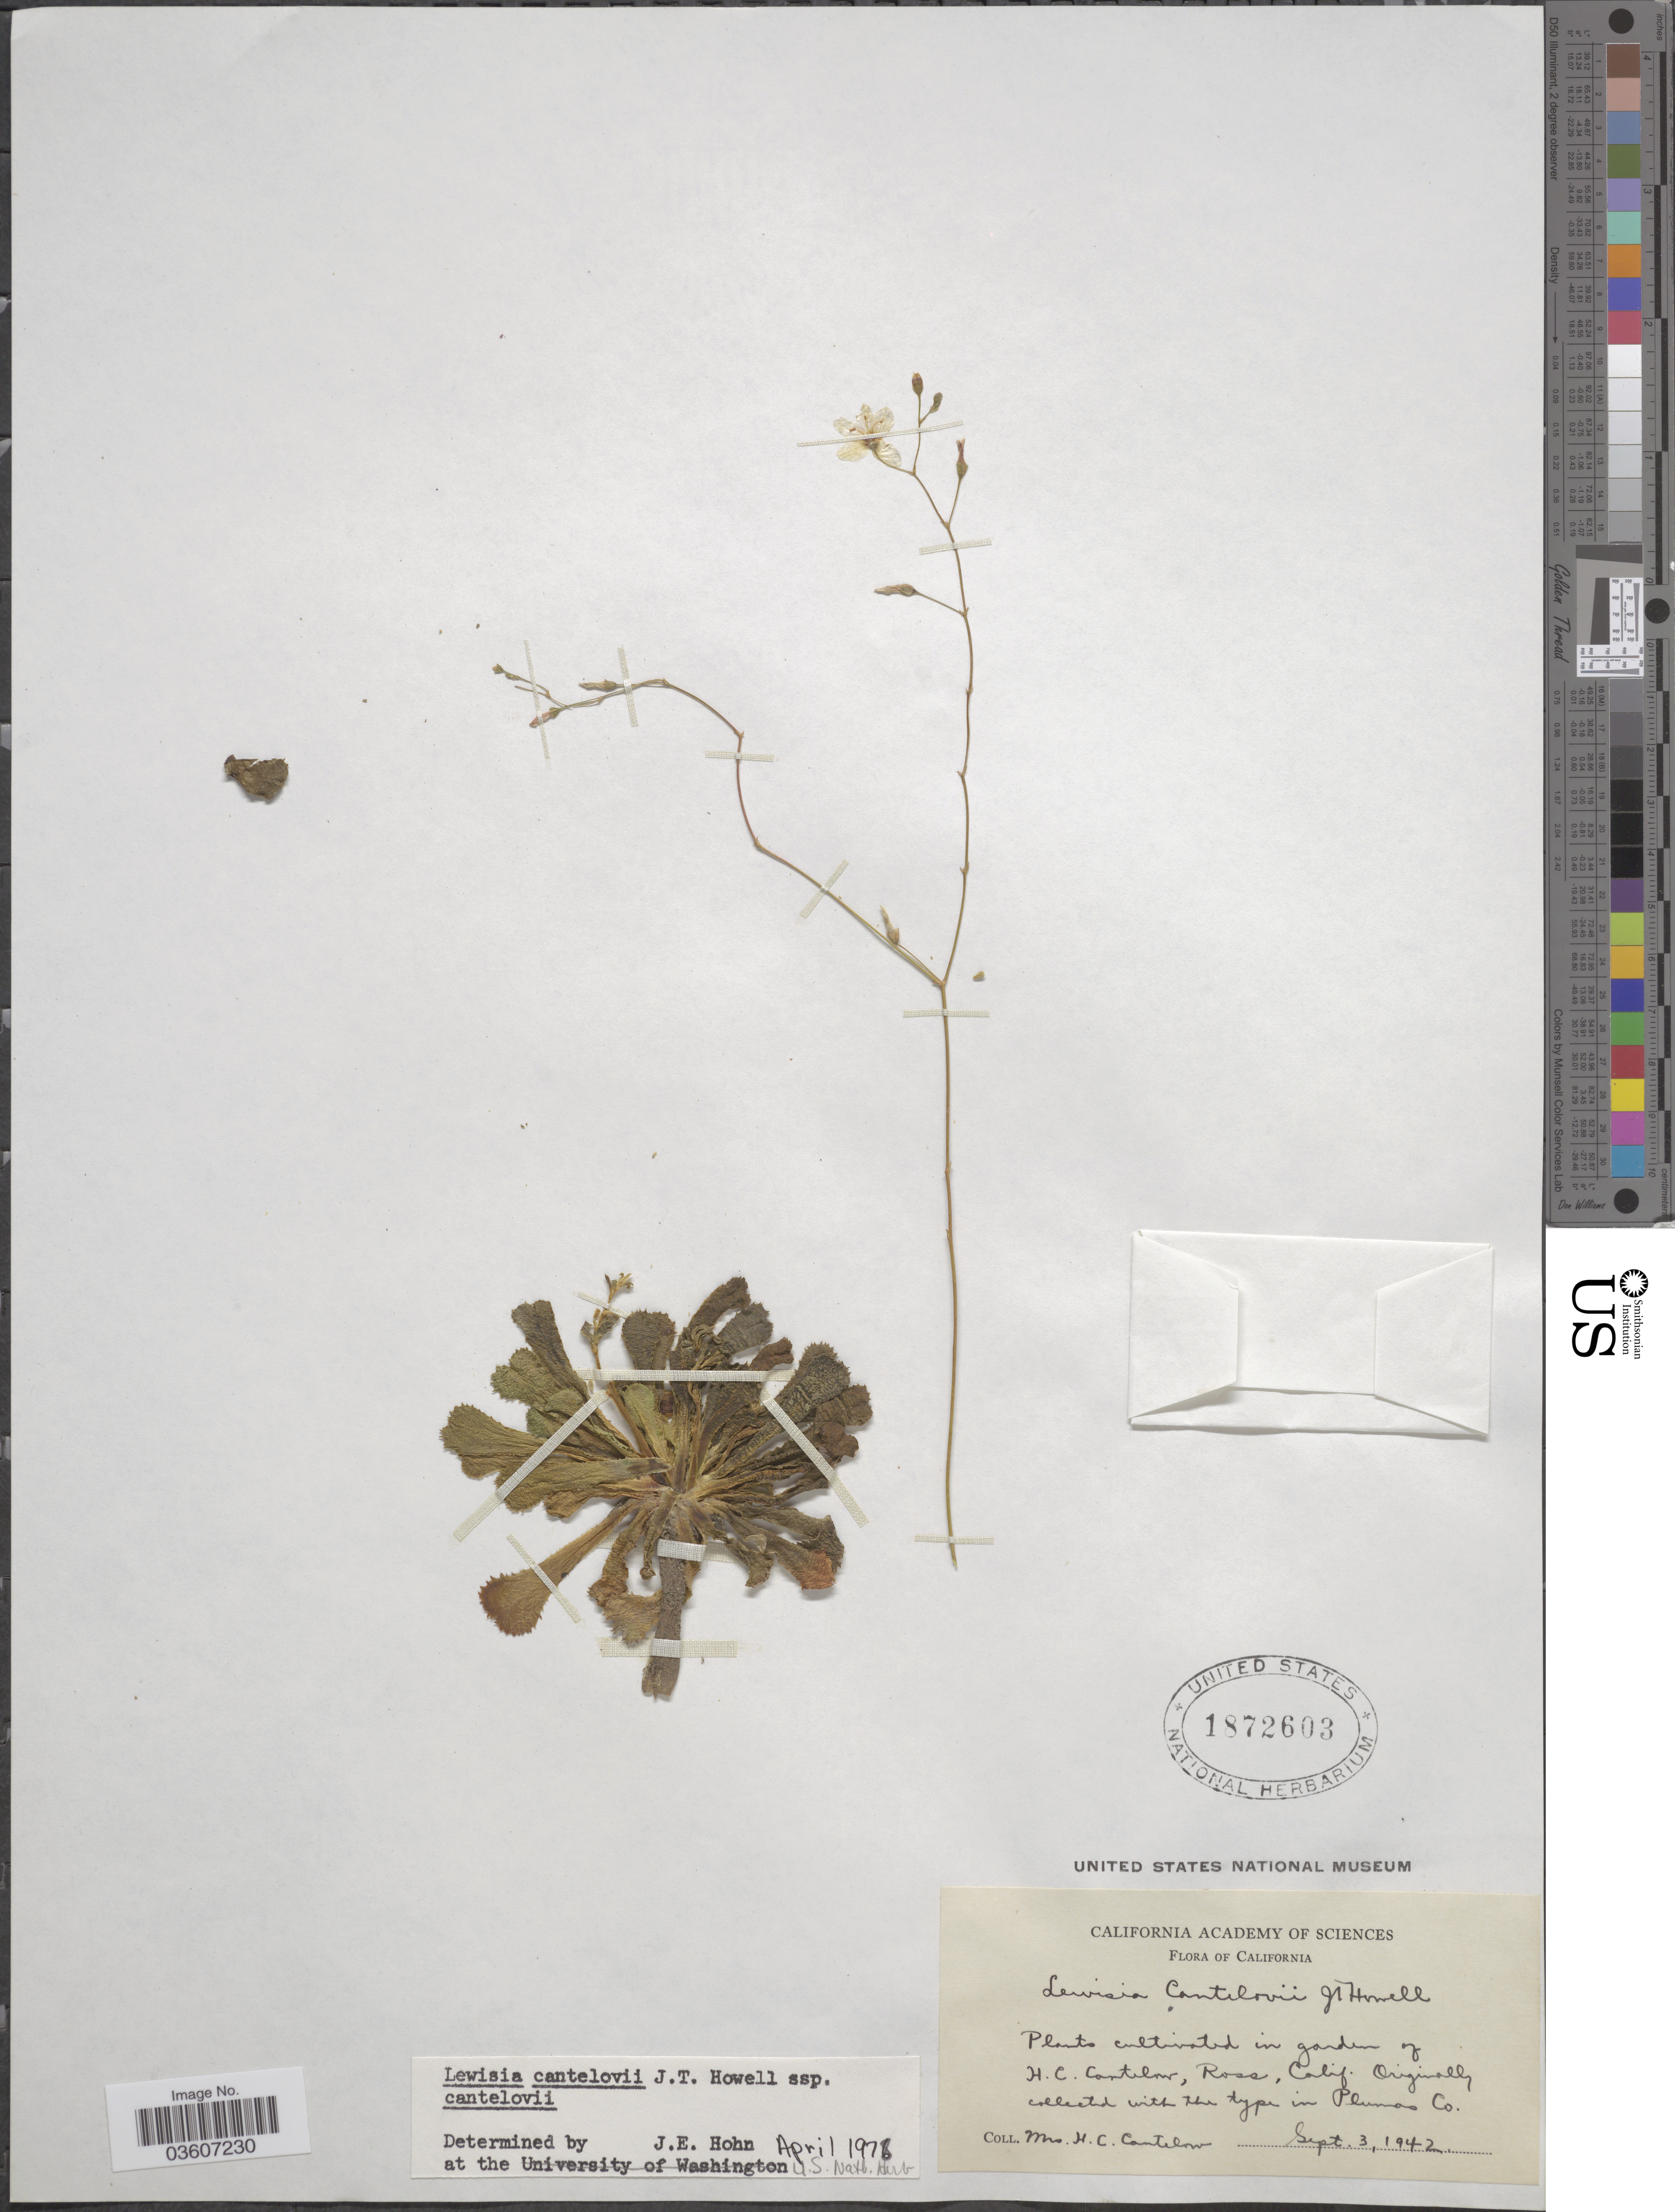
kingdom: Plantae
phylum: Tracheophyta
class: Magnoliopsida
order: Caryophyllales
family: Montiaceae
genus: Lewisia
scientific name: Lewisia cantelovii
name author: J.T. Howell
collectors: H. Cantelow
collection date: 1942-09-03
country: United States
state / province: California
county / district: Plumas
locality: Garden of H. C. Cantelow, Rosa. Plumas Co.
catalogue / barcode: US 1872603